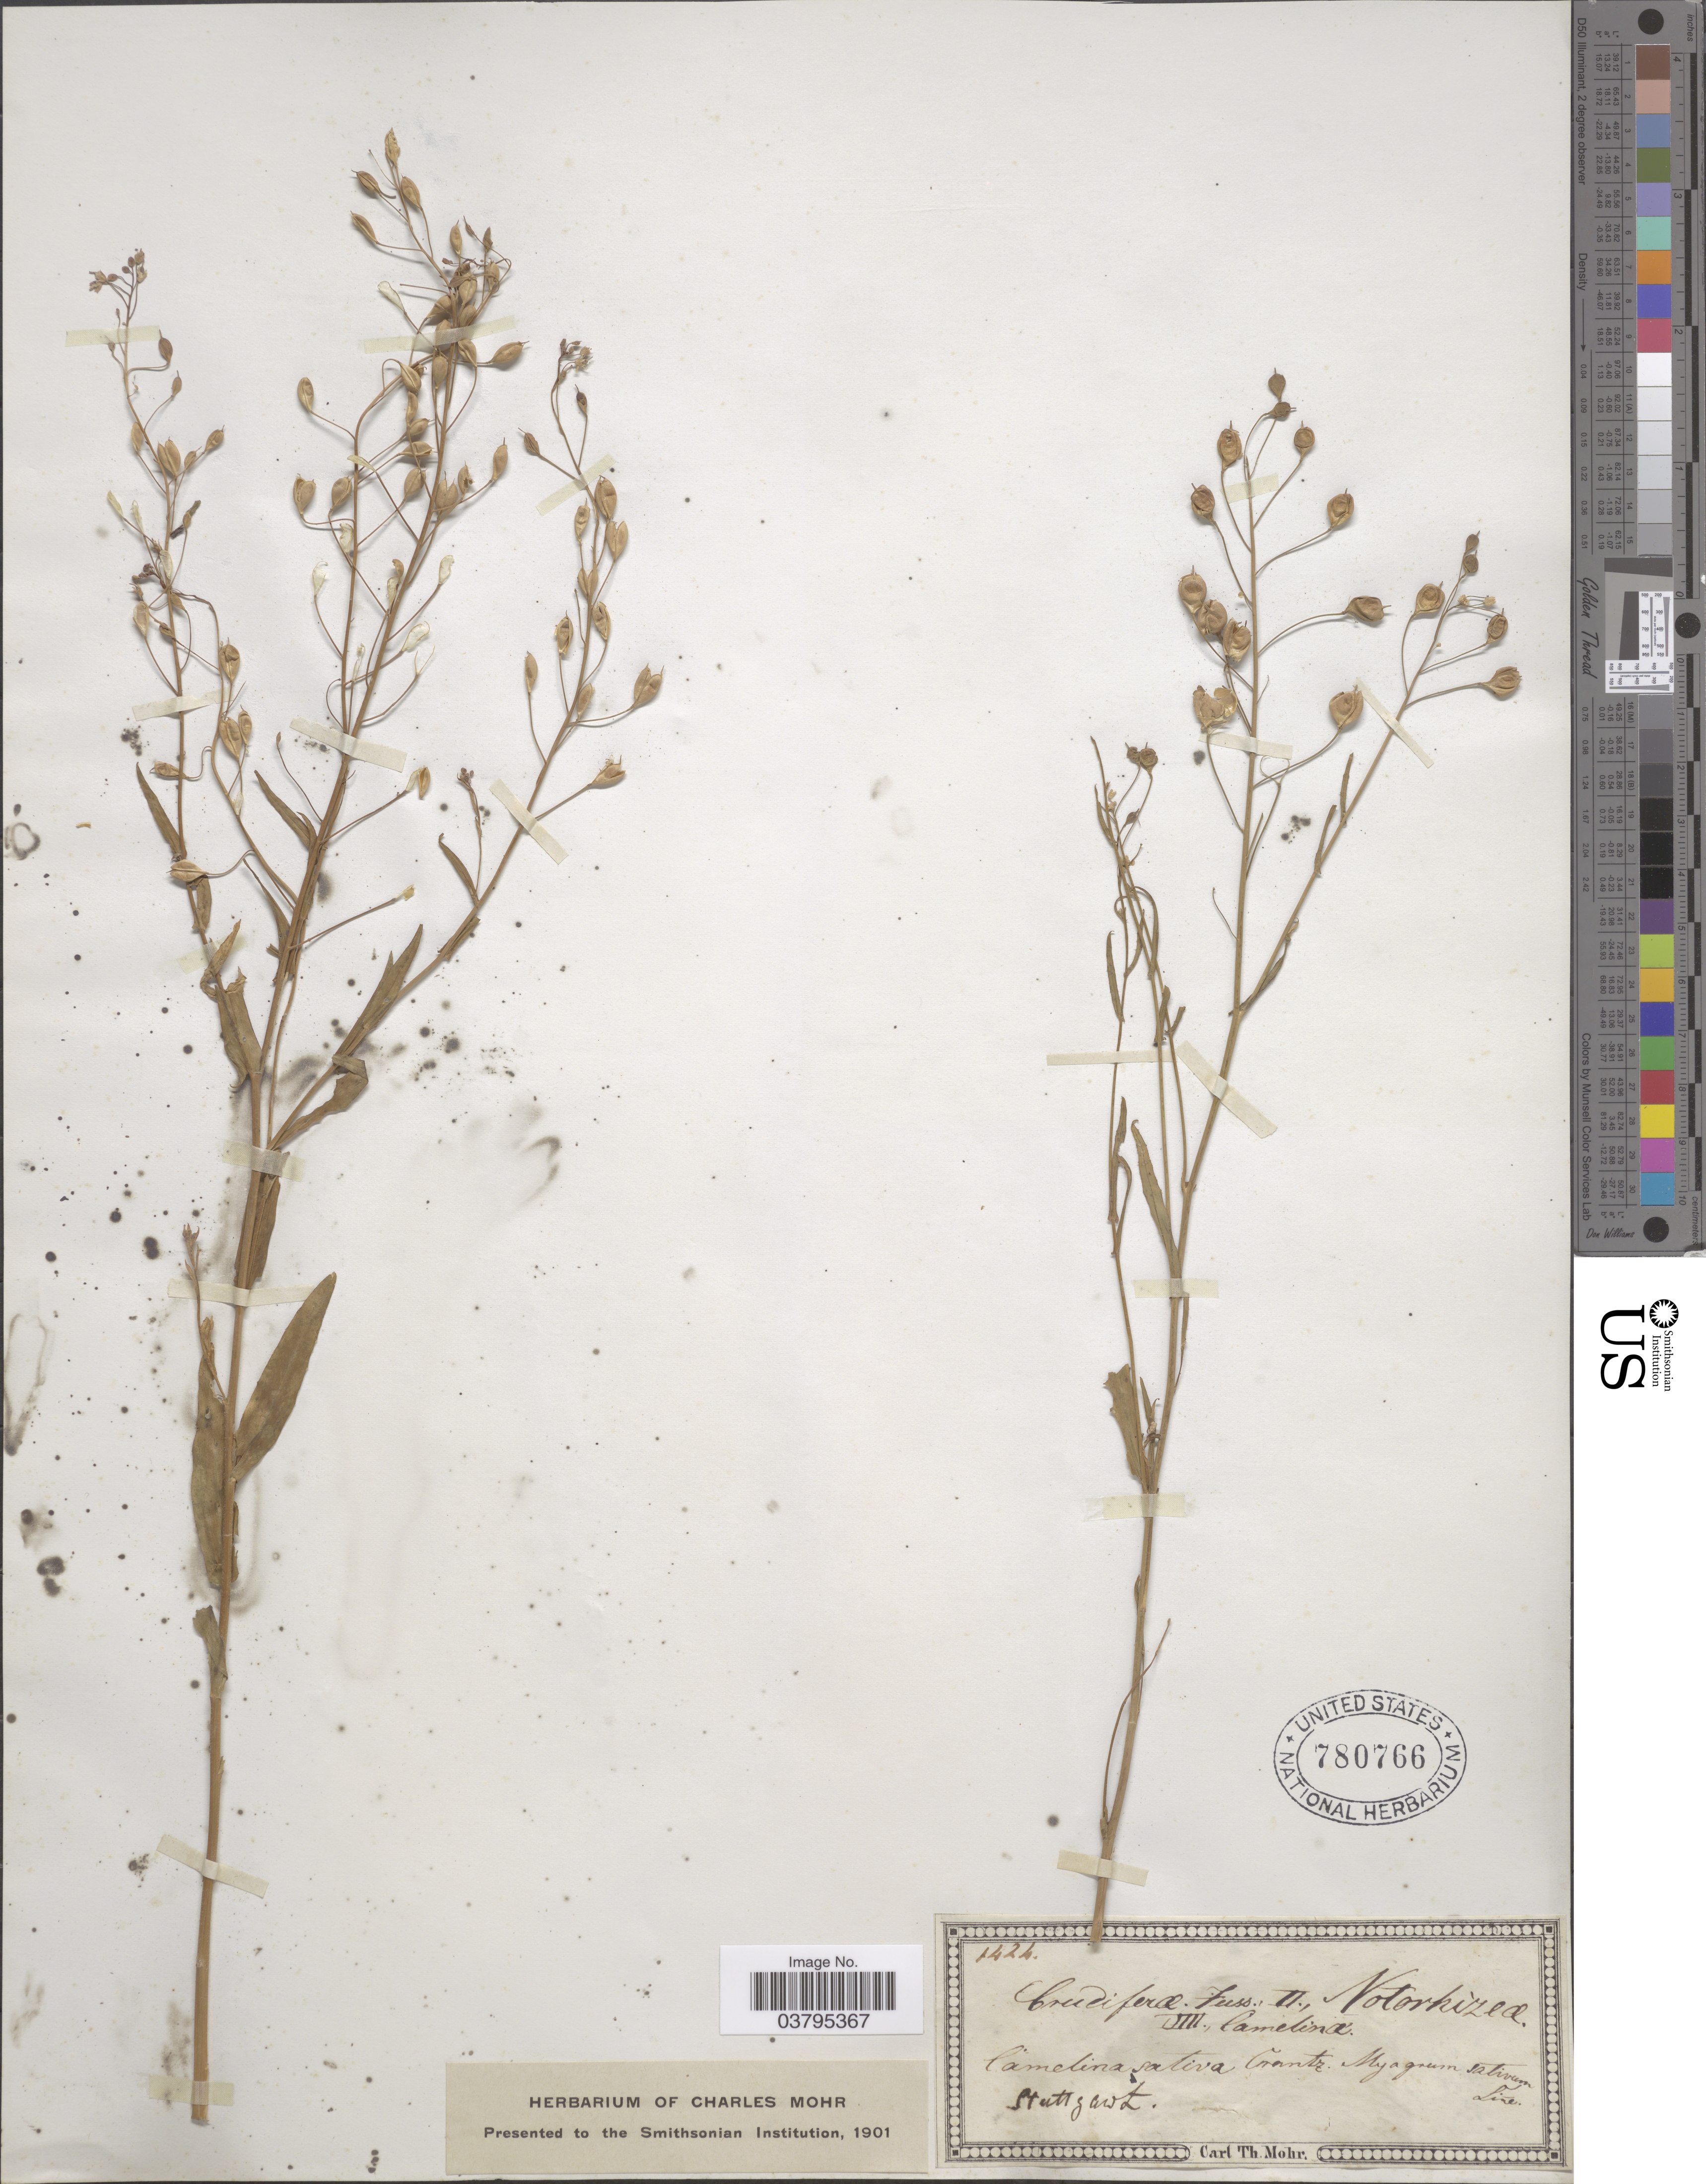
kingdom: Plantae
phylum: Tracheophyta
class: Magnoliopsida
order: Brassicales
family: Brassicaceae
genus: Camelina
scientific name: Camelina sativa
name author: (L.) Crantz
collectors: Mohr, C. T. (herbarium)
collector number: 1424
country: Germany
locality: Stuttgardt.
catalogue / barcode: US 780766